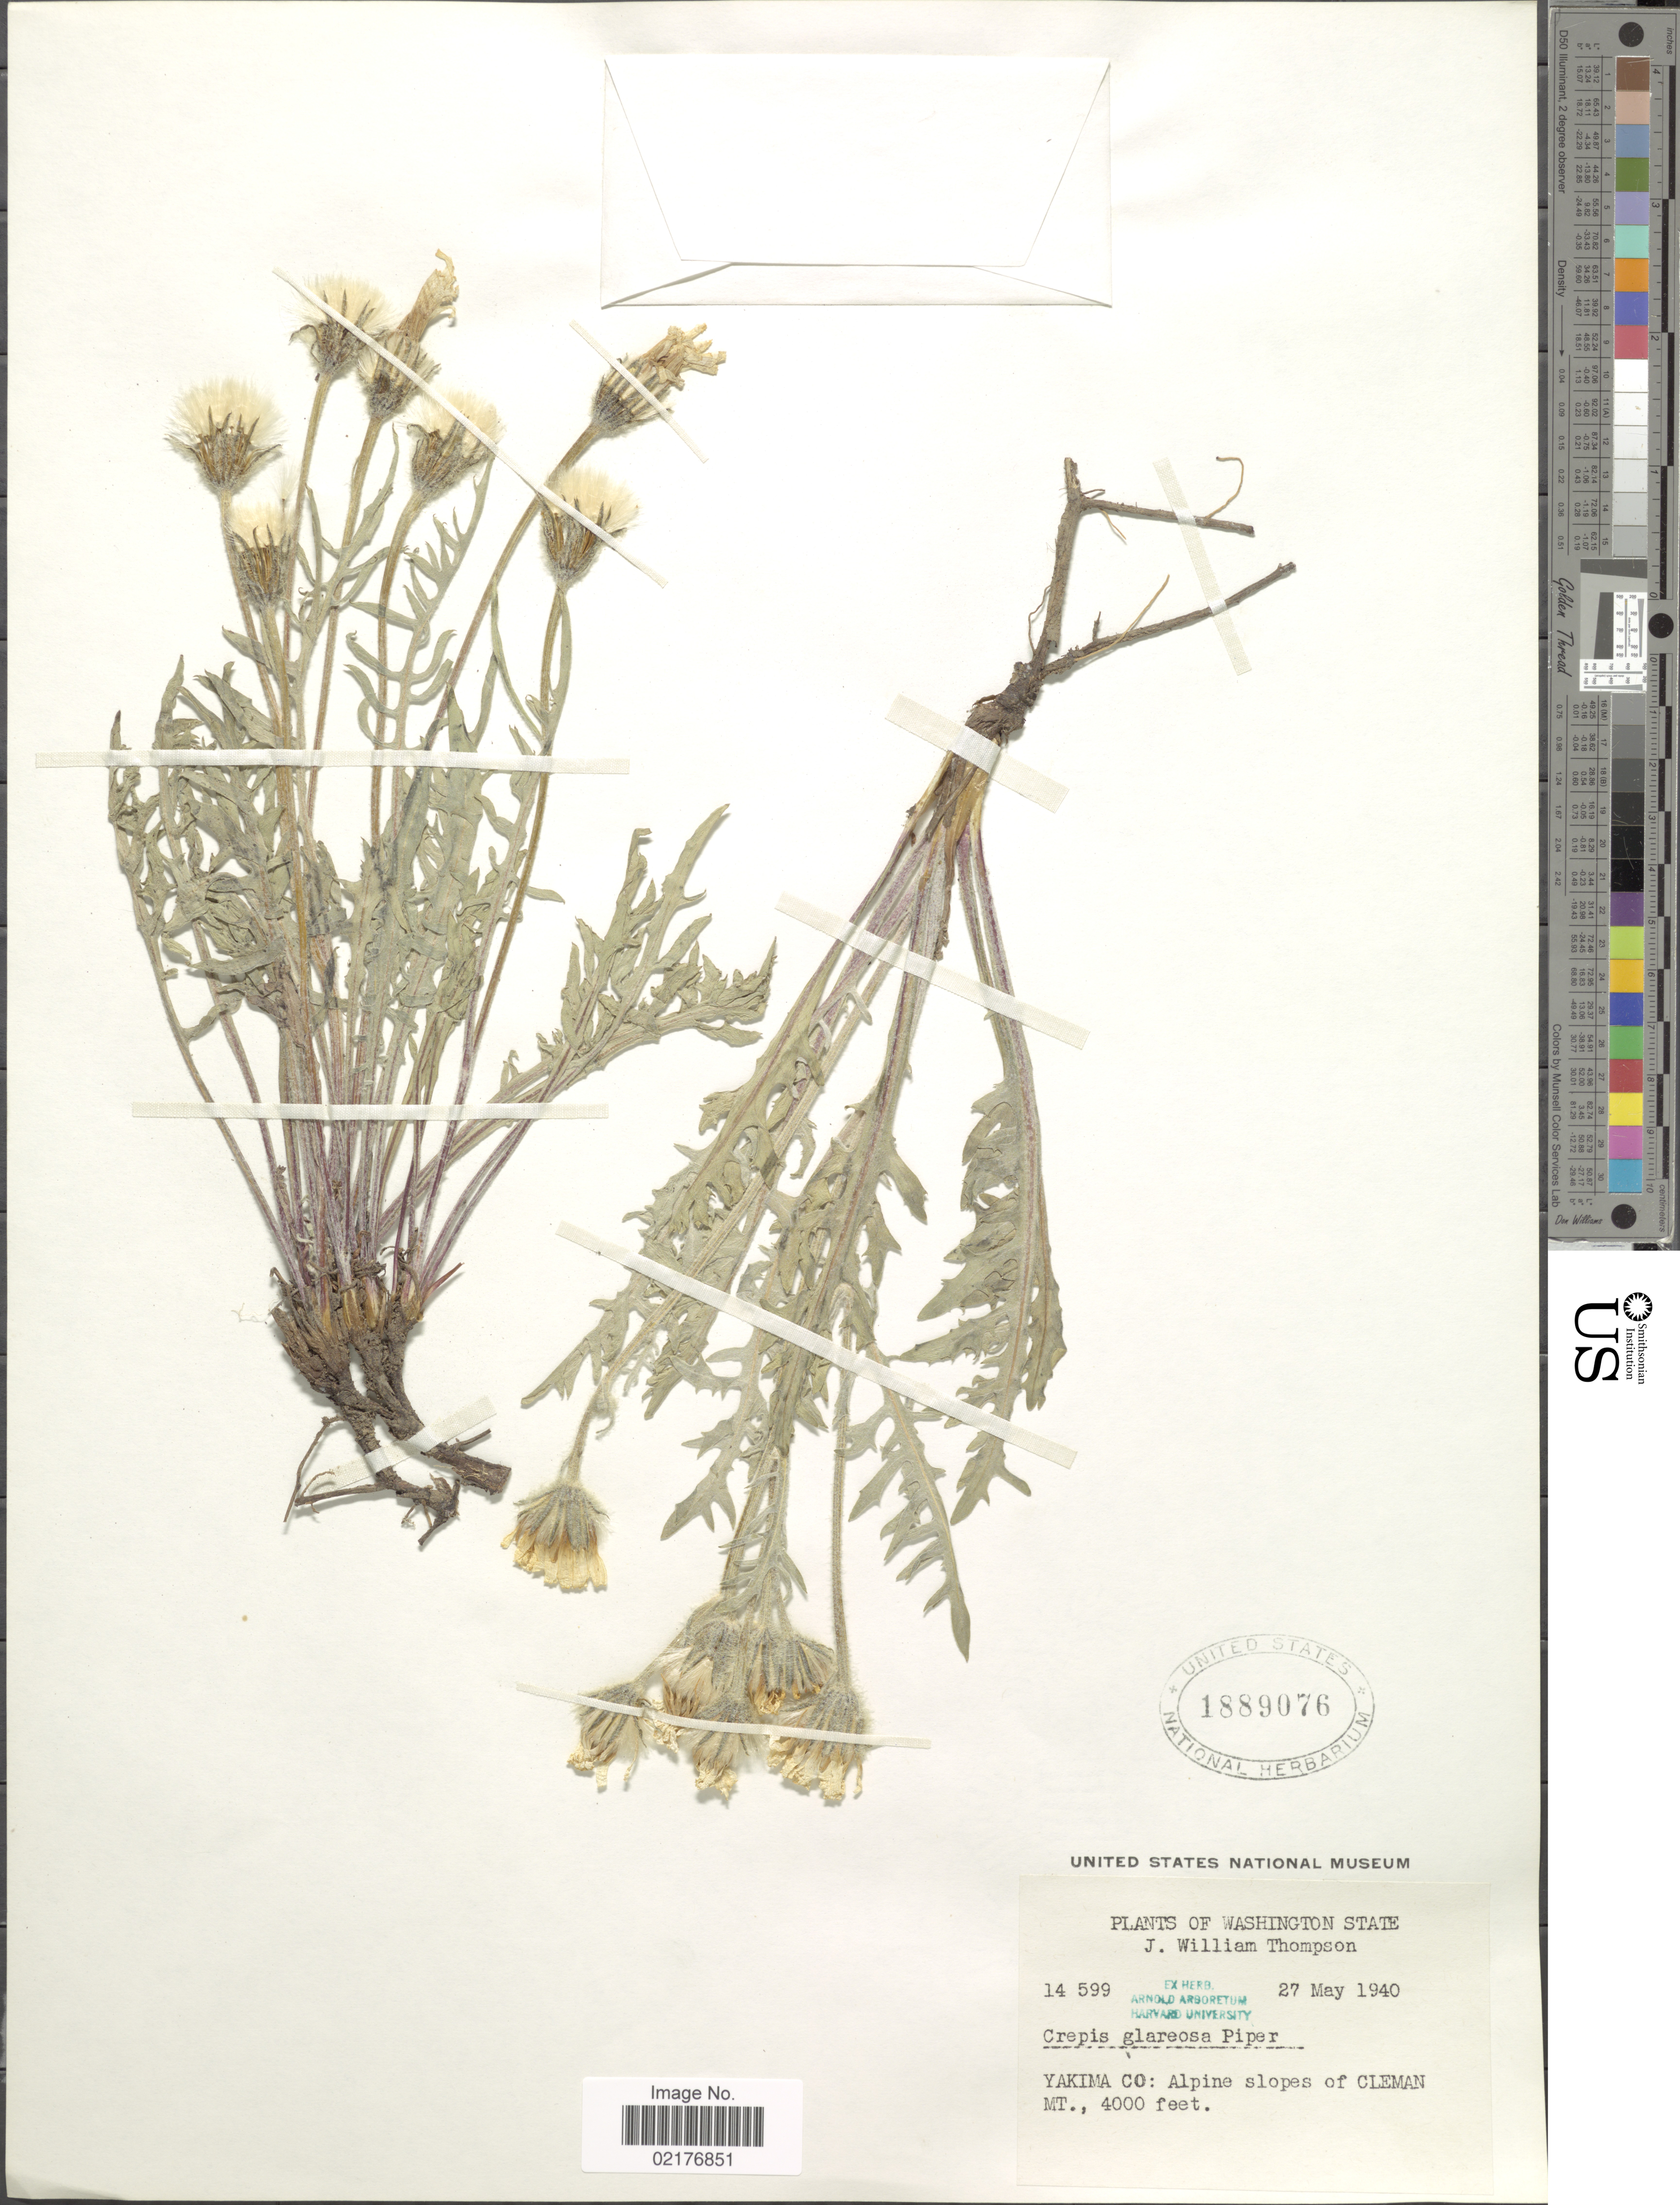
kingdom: Plantae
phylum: Tracheophyta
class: Magnoliopsida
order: Asterales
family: Asteraceae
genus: Crepis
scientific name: Crepis modocensis subsp. glareoso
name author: (Piper) Babc. & Stebbins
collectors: J. W. Thompson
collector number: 14599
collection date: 1940-05-27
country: United States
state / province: Washington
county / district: Yakima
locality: Wahington State, Yakima Co: Alpine slopes of Cleman Mt.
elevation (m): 1219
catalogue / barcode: US 1889076